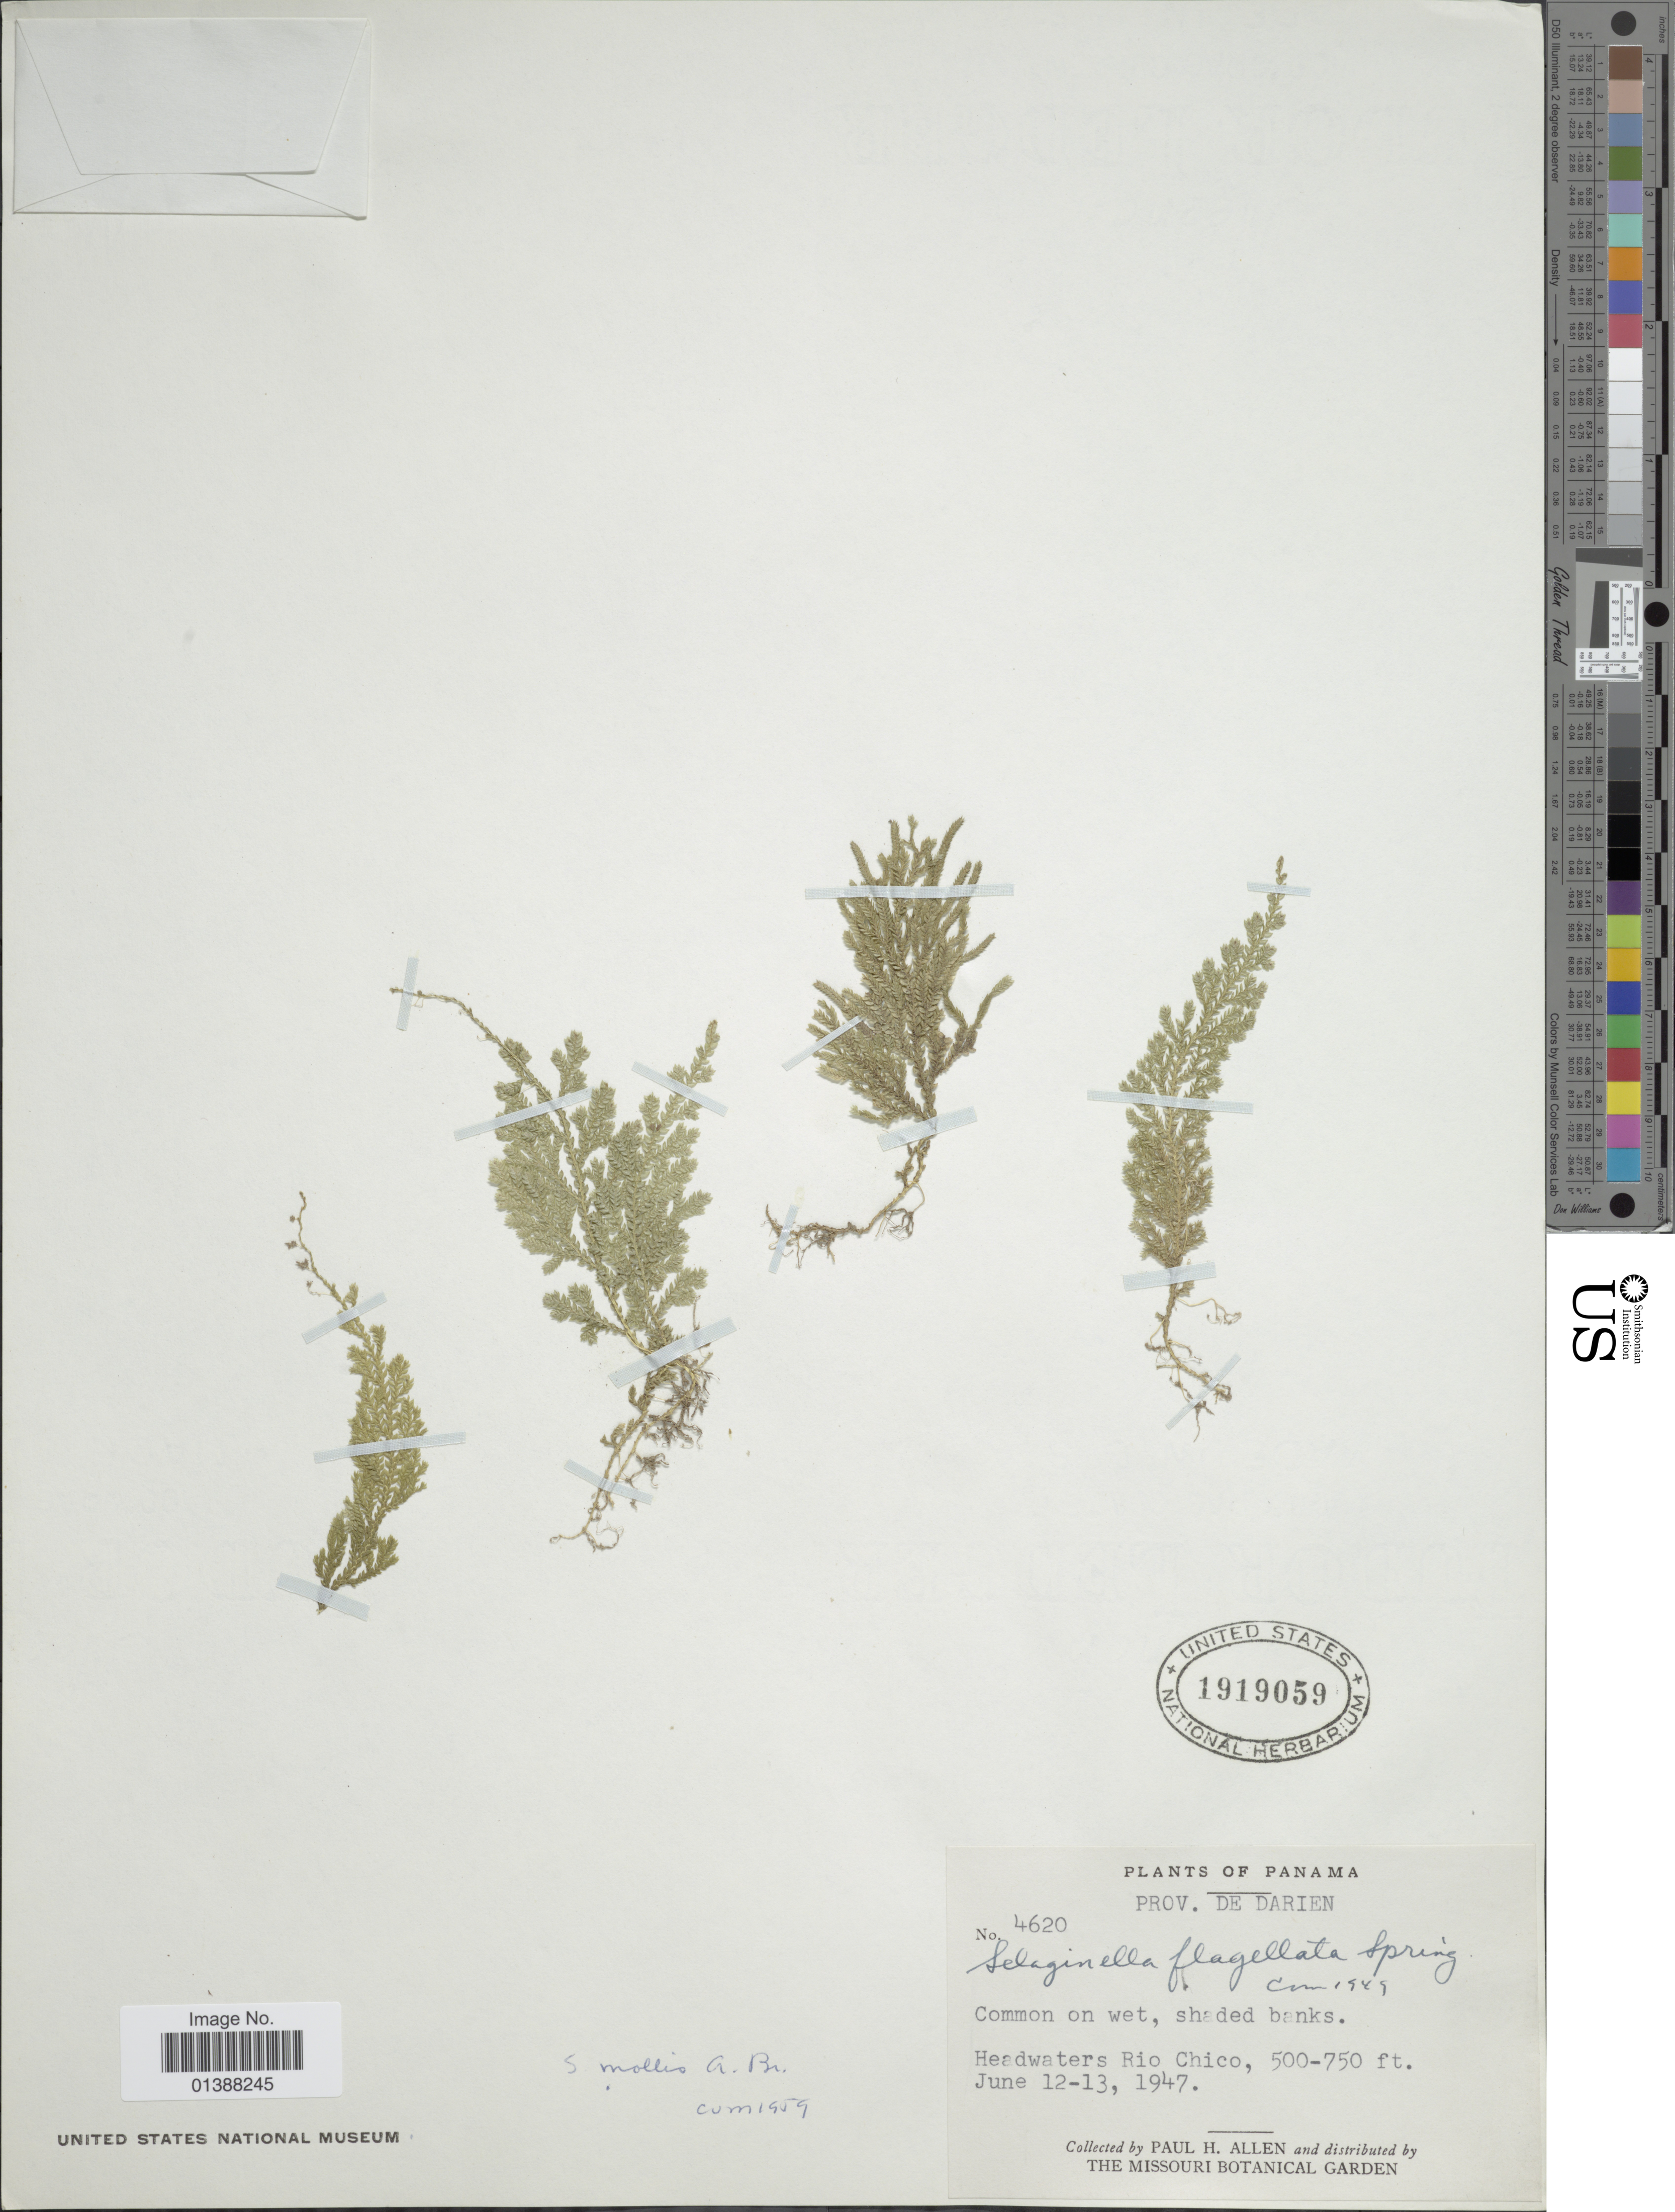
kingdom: Plantae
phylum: Tracheophyta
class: Lycopodiopsida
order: Selaginellales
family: Selaginellaceae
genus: Selaginella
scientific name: Selaginella mollis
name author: A. Braun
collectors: P. H. Allen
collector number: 4620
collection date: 1947-06-12/1947-06-13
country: Panama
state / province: Darién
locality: Prov. de Darien, Headwaters rio Chico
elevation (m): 152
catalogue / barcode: US 1919059